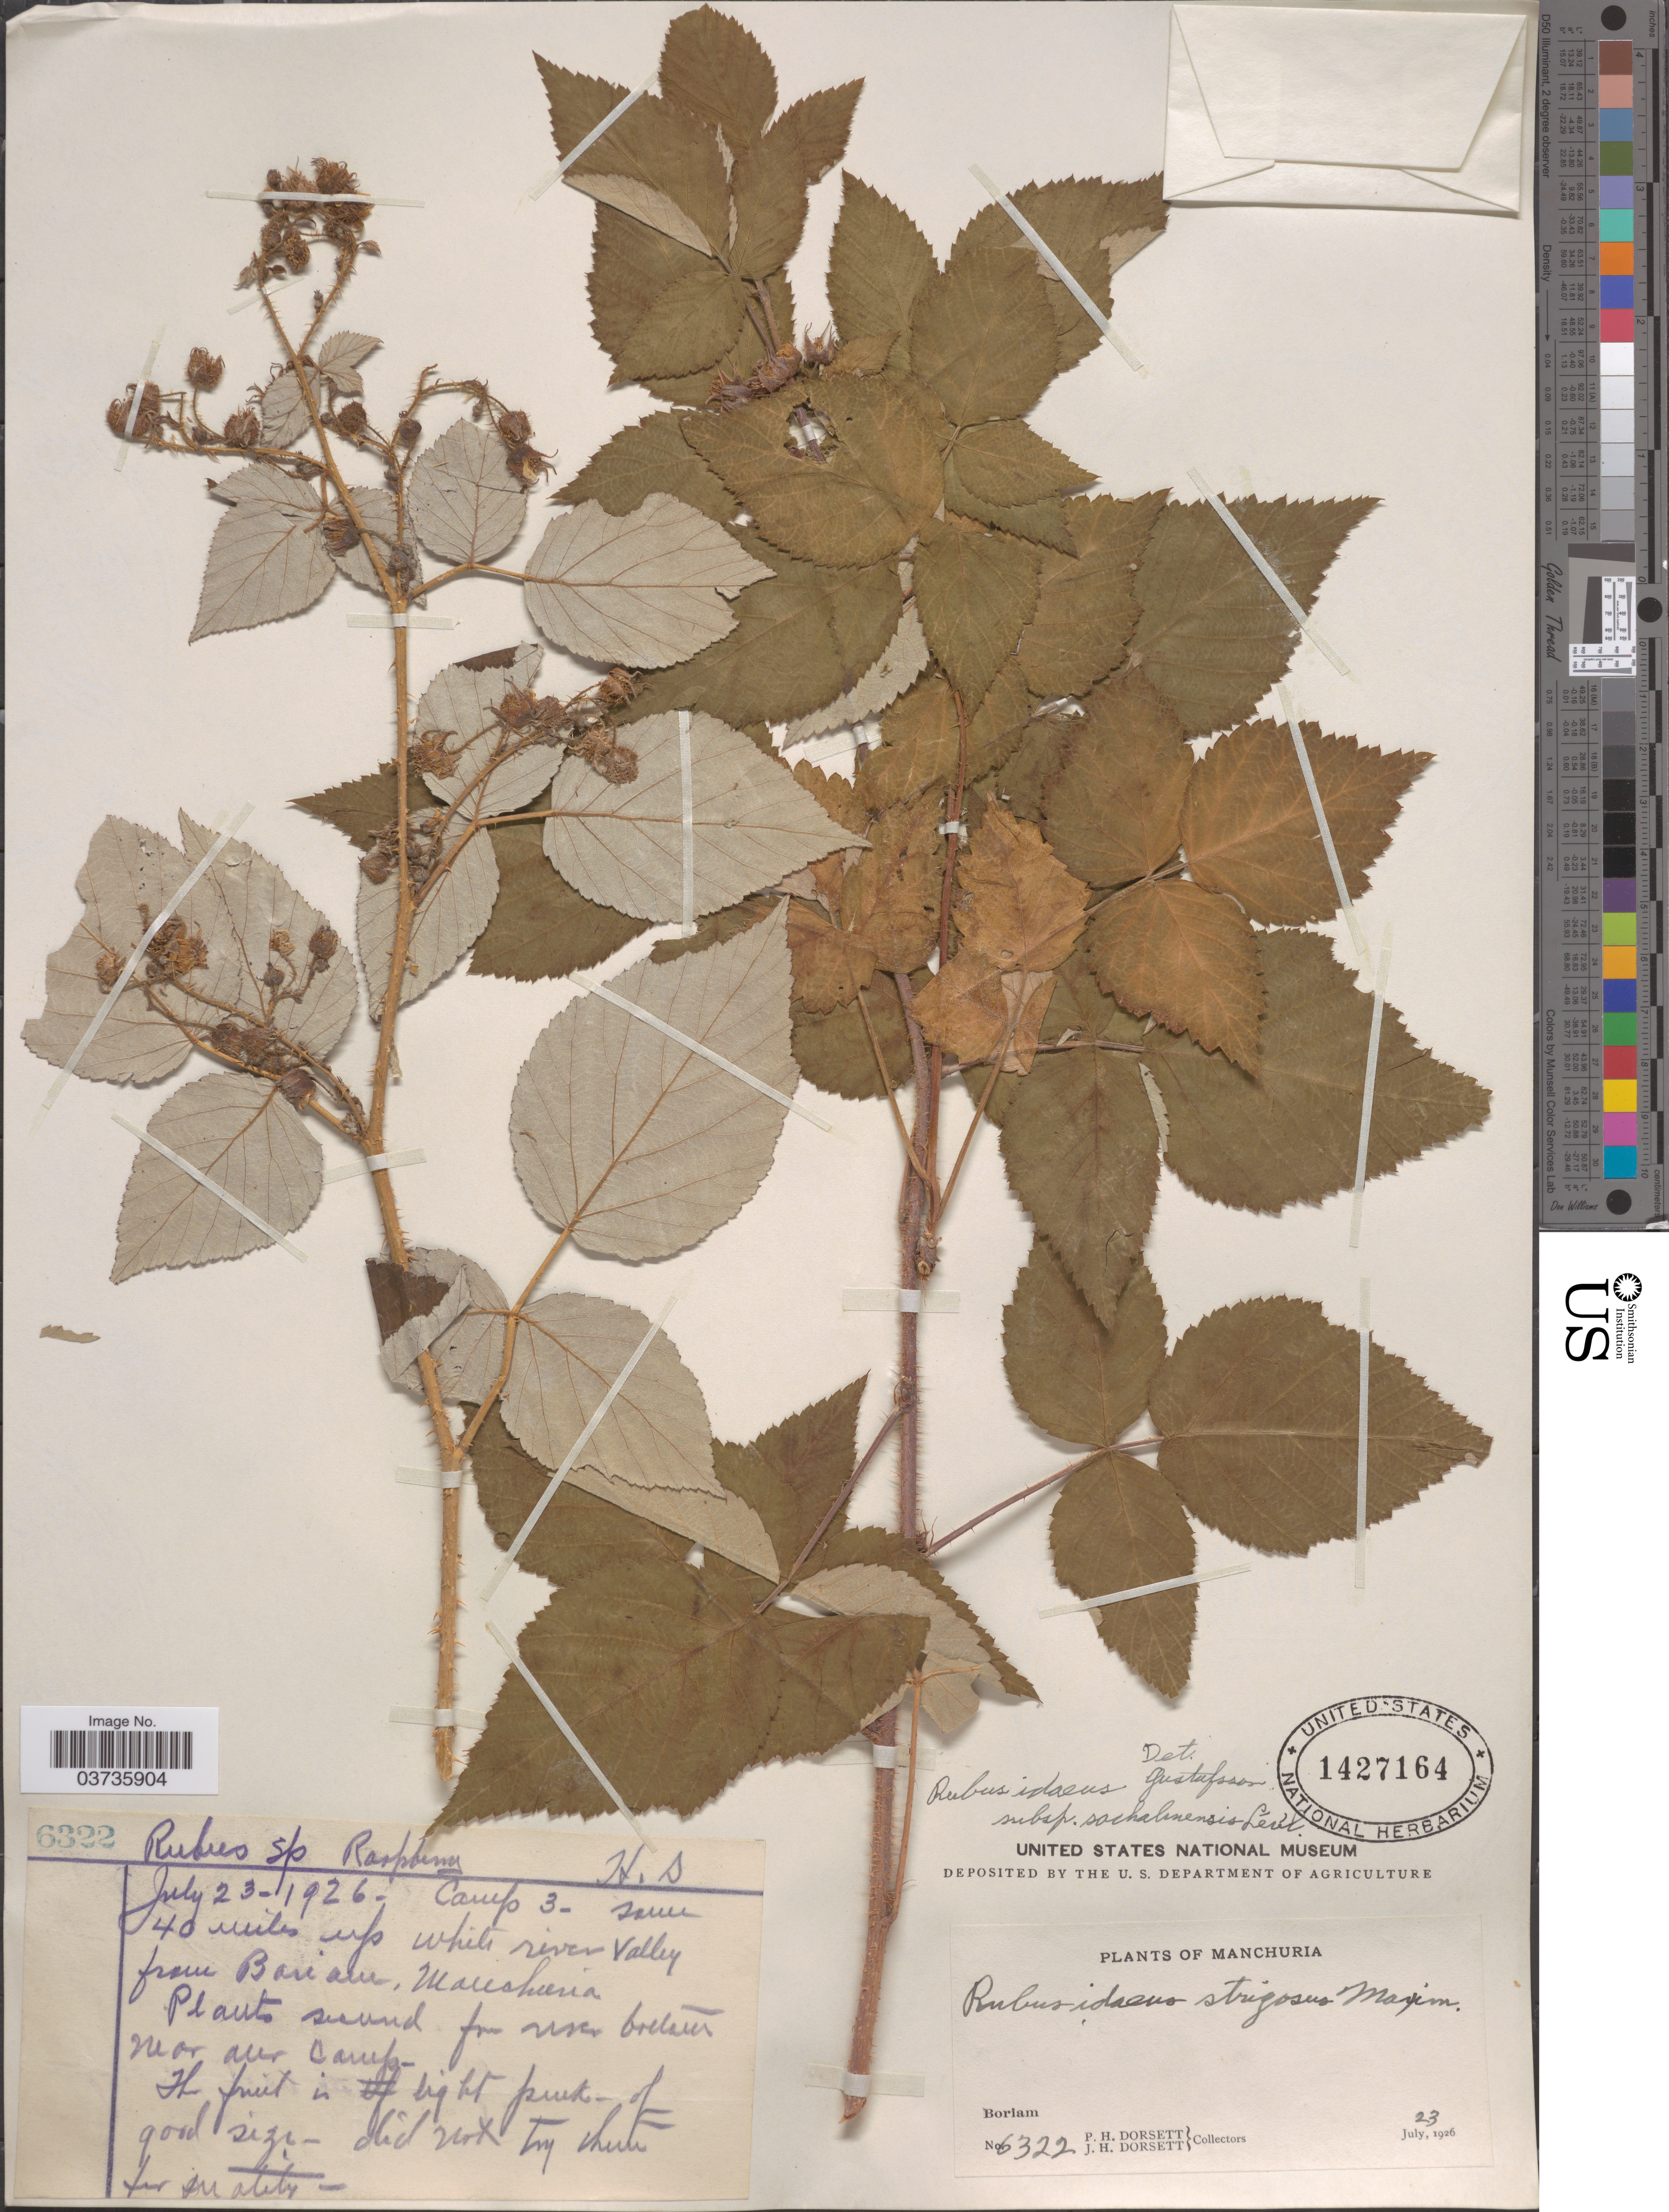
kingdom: Plantae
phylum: Tracheophyta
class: Magnoliopsida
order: Rosales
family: Rosaceae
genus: Rubus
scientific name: Rubus idaeus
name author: L.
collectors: P. H. Dorsett & J. Dorsett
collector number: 6322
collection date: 1926-07-23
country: China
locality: Camp 3- some 40 miles up white river Valley from Boriam, Manchuria.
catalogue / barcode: US 1427164